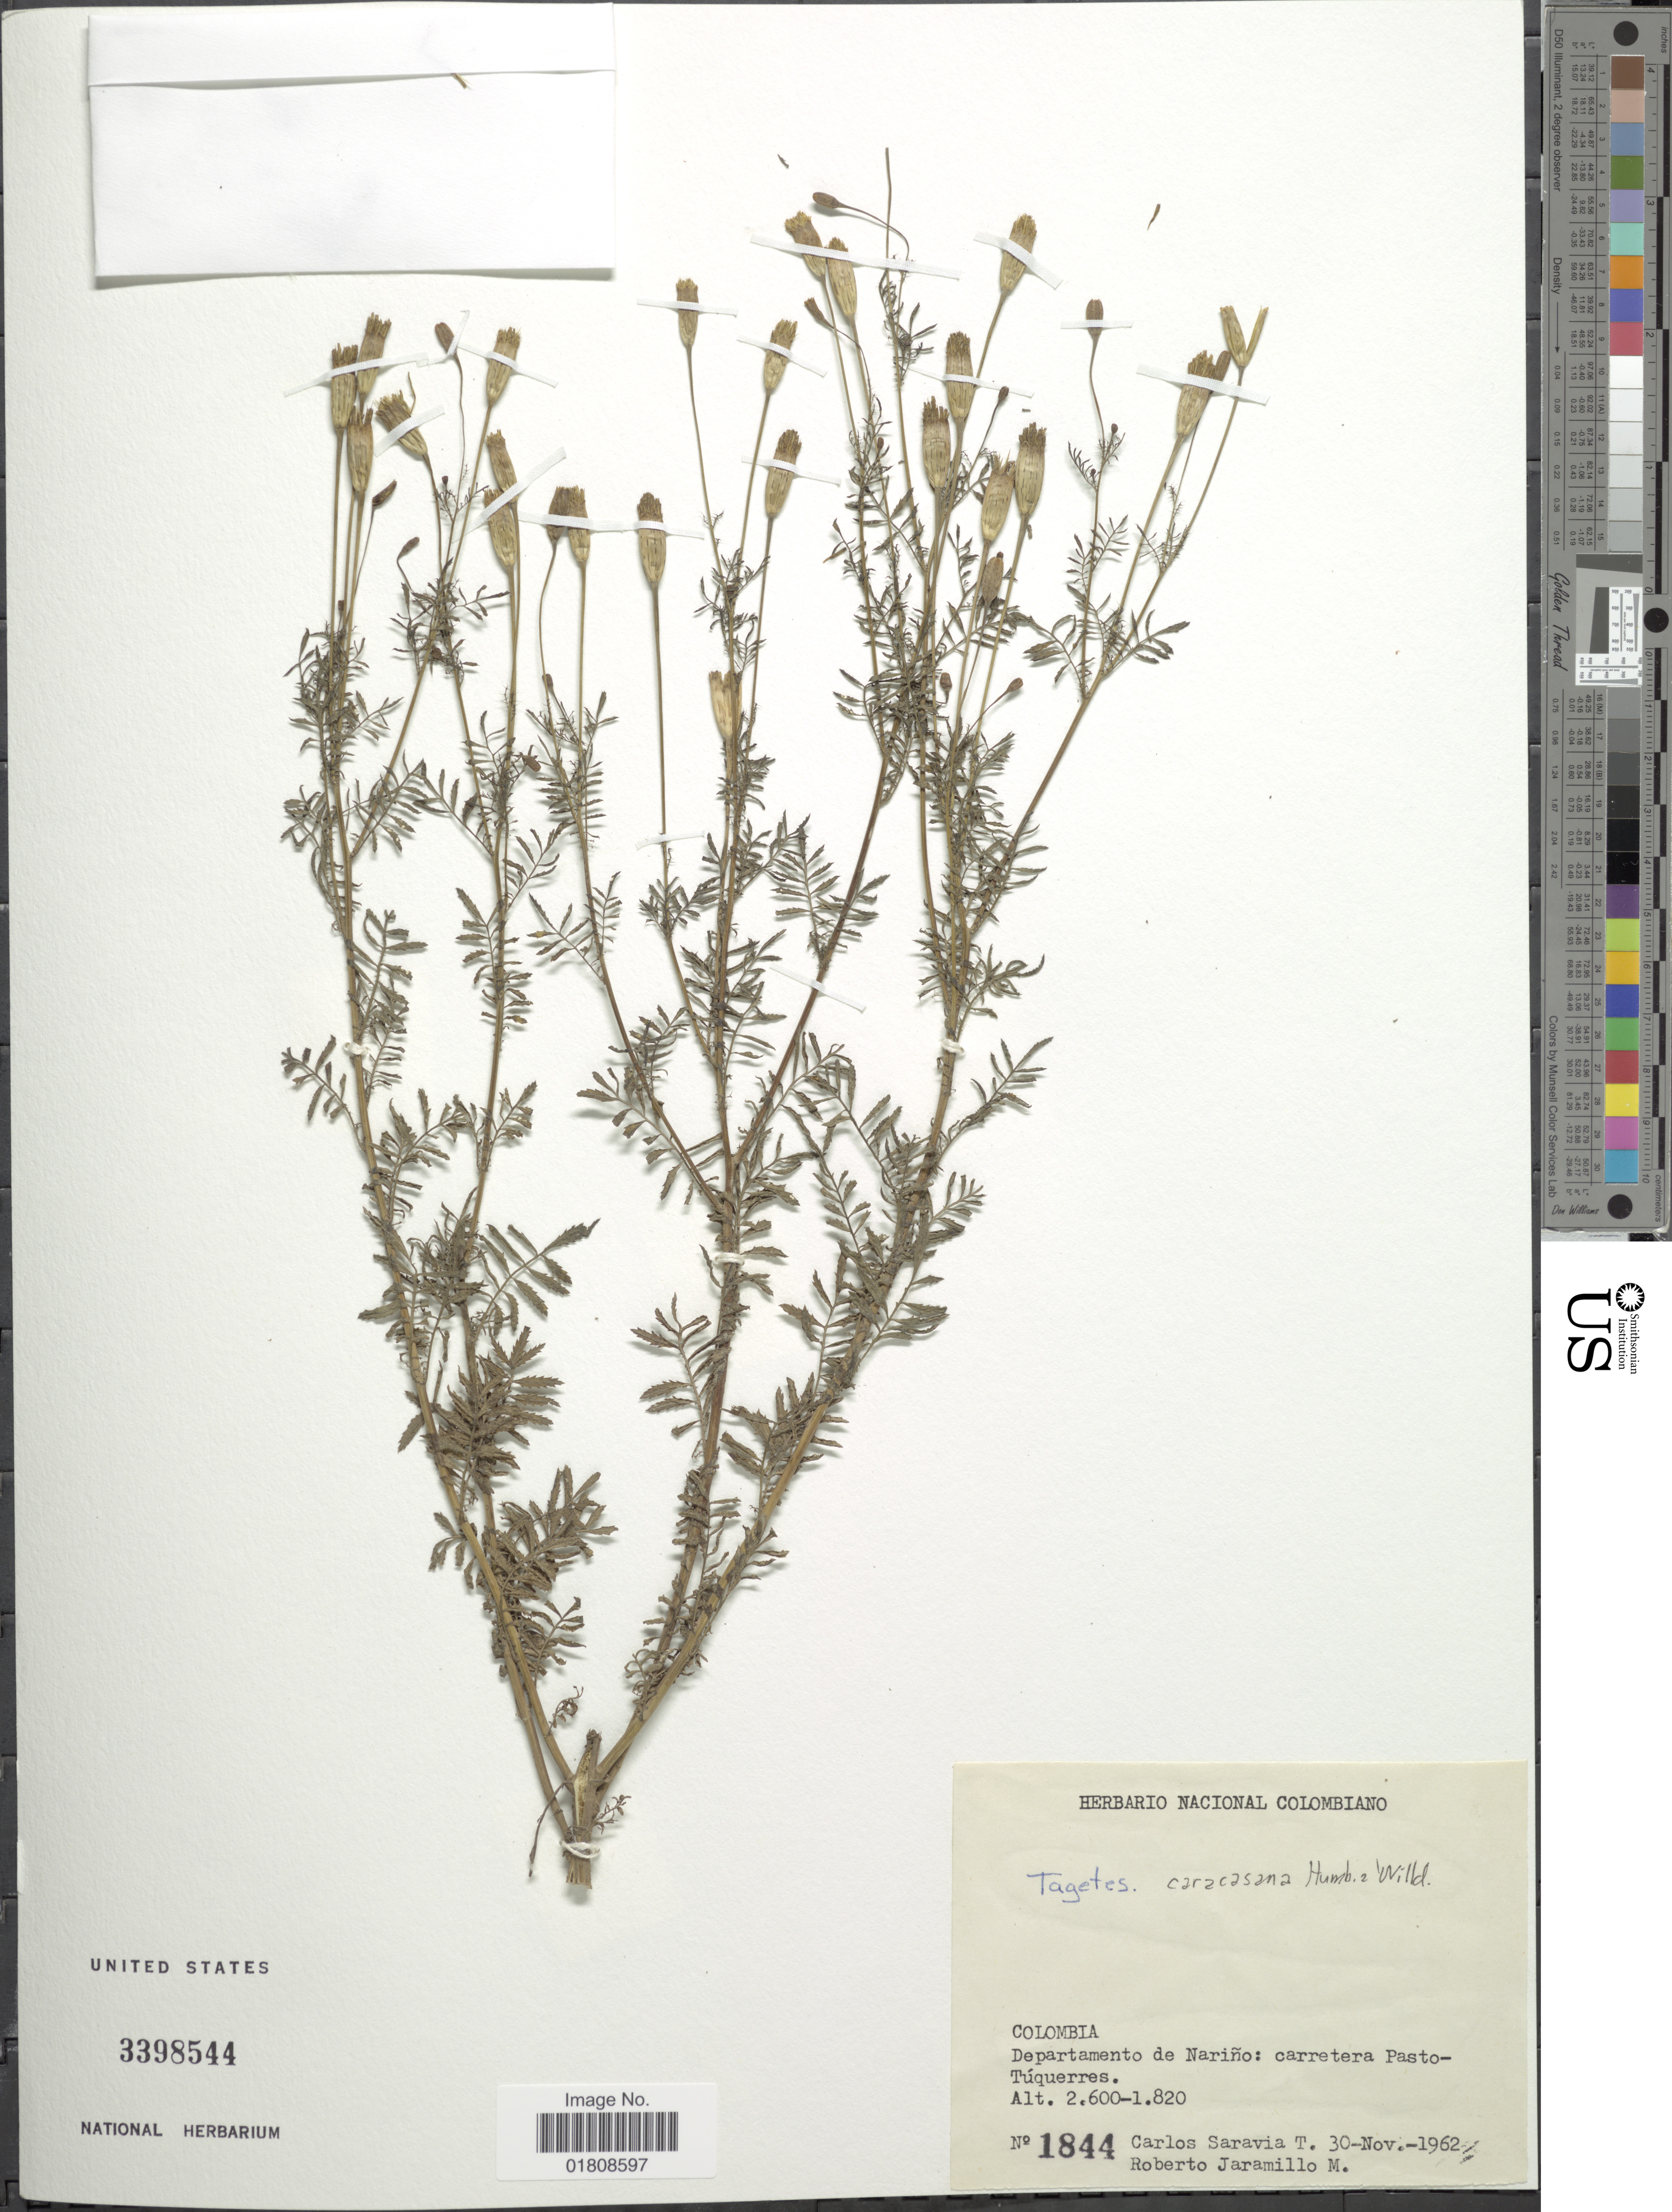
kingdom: Plantae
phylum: Tracheophyta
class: Magnoliopsida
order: Asterales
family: Asteraceae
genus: Tagetes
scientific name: Tagetes caracasana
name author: Humb. ex Willd.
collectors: C. Saravia T. & R. Jaramillo M.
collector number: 1844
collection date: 1962-11-30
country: Colombia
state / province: Nariño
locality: Carretera Pasto-Tuquerres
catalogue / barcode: US 3398544